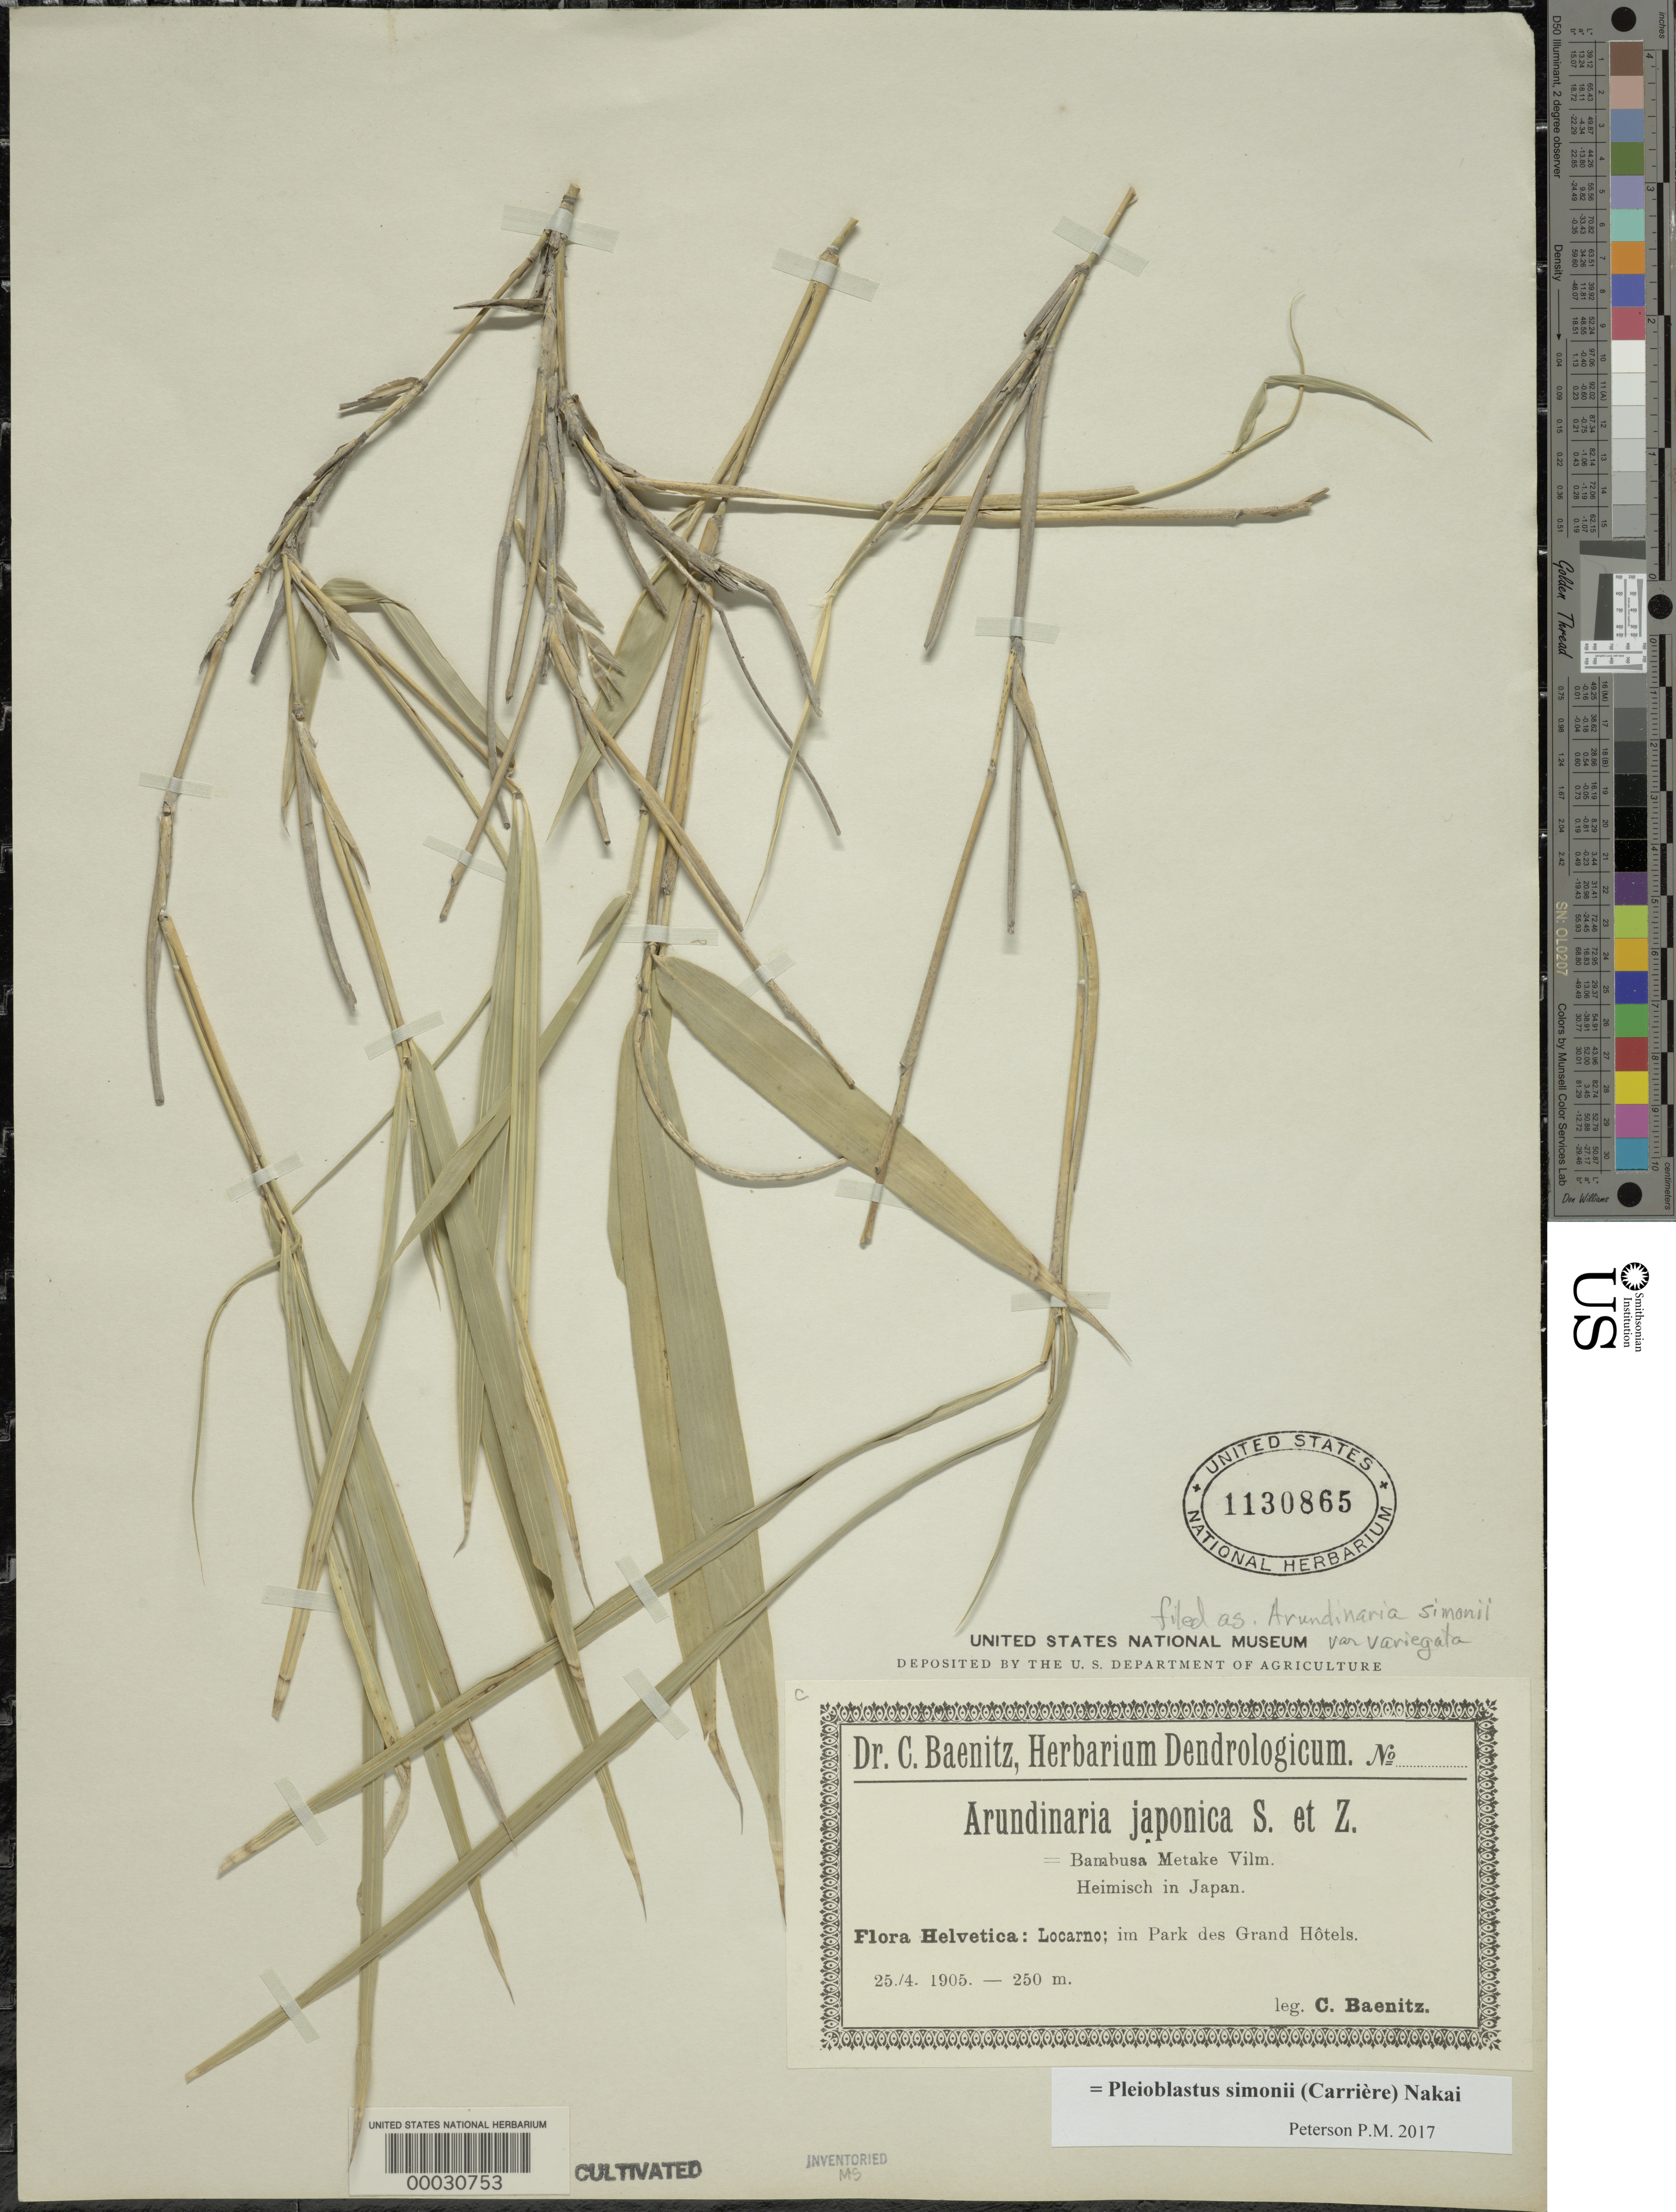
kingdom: Plantae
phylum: Tracheophyta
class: Liliopsida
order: Poales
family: Poaceae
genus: Pleioblastus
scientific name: Pleioblastus simonii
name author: (Carrière) Nakai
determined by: Poaceae Reorganization Project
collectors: C. G. Baenitz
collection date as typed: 25 Apr 1905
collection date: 1905-04-25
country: Switzerland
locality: Helvetica, Locarno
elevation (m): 250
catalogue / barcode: US 1130865